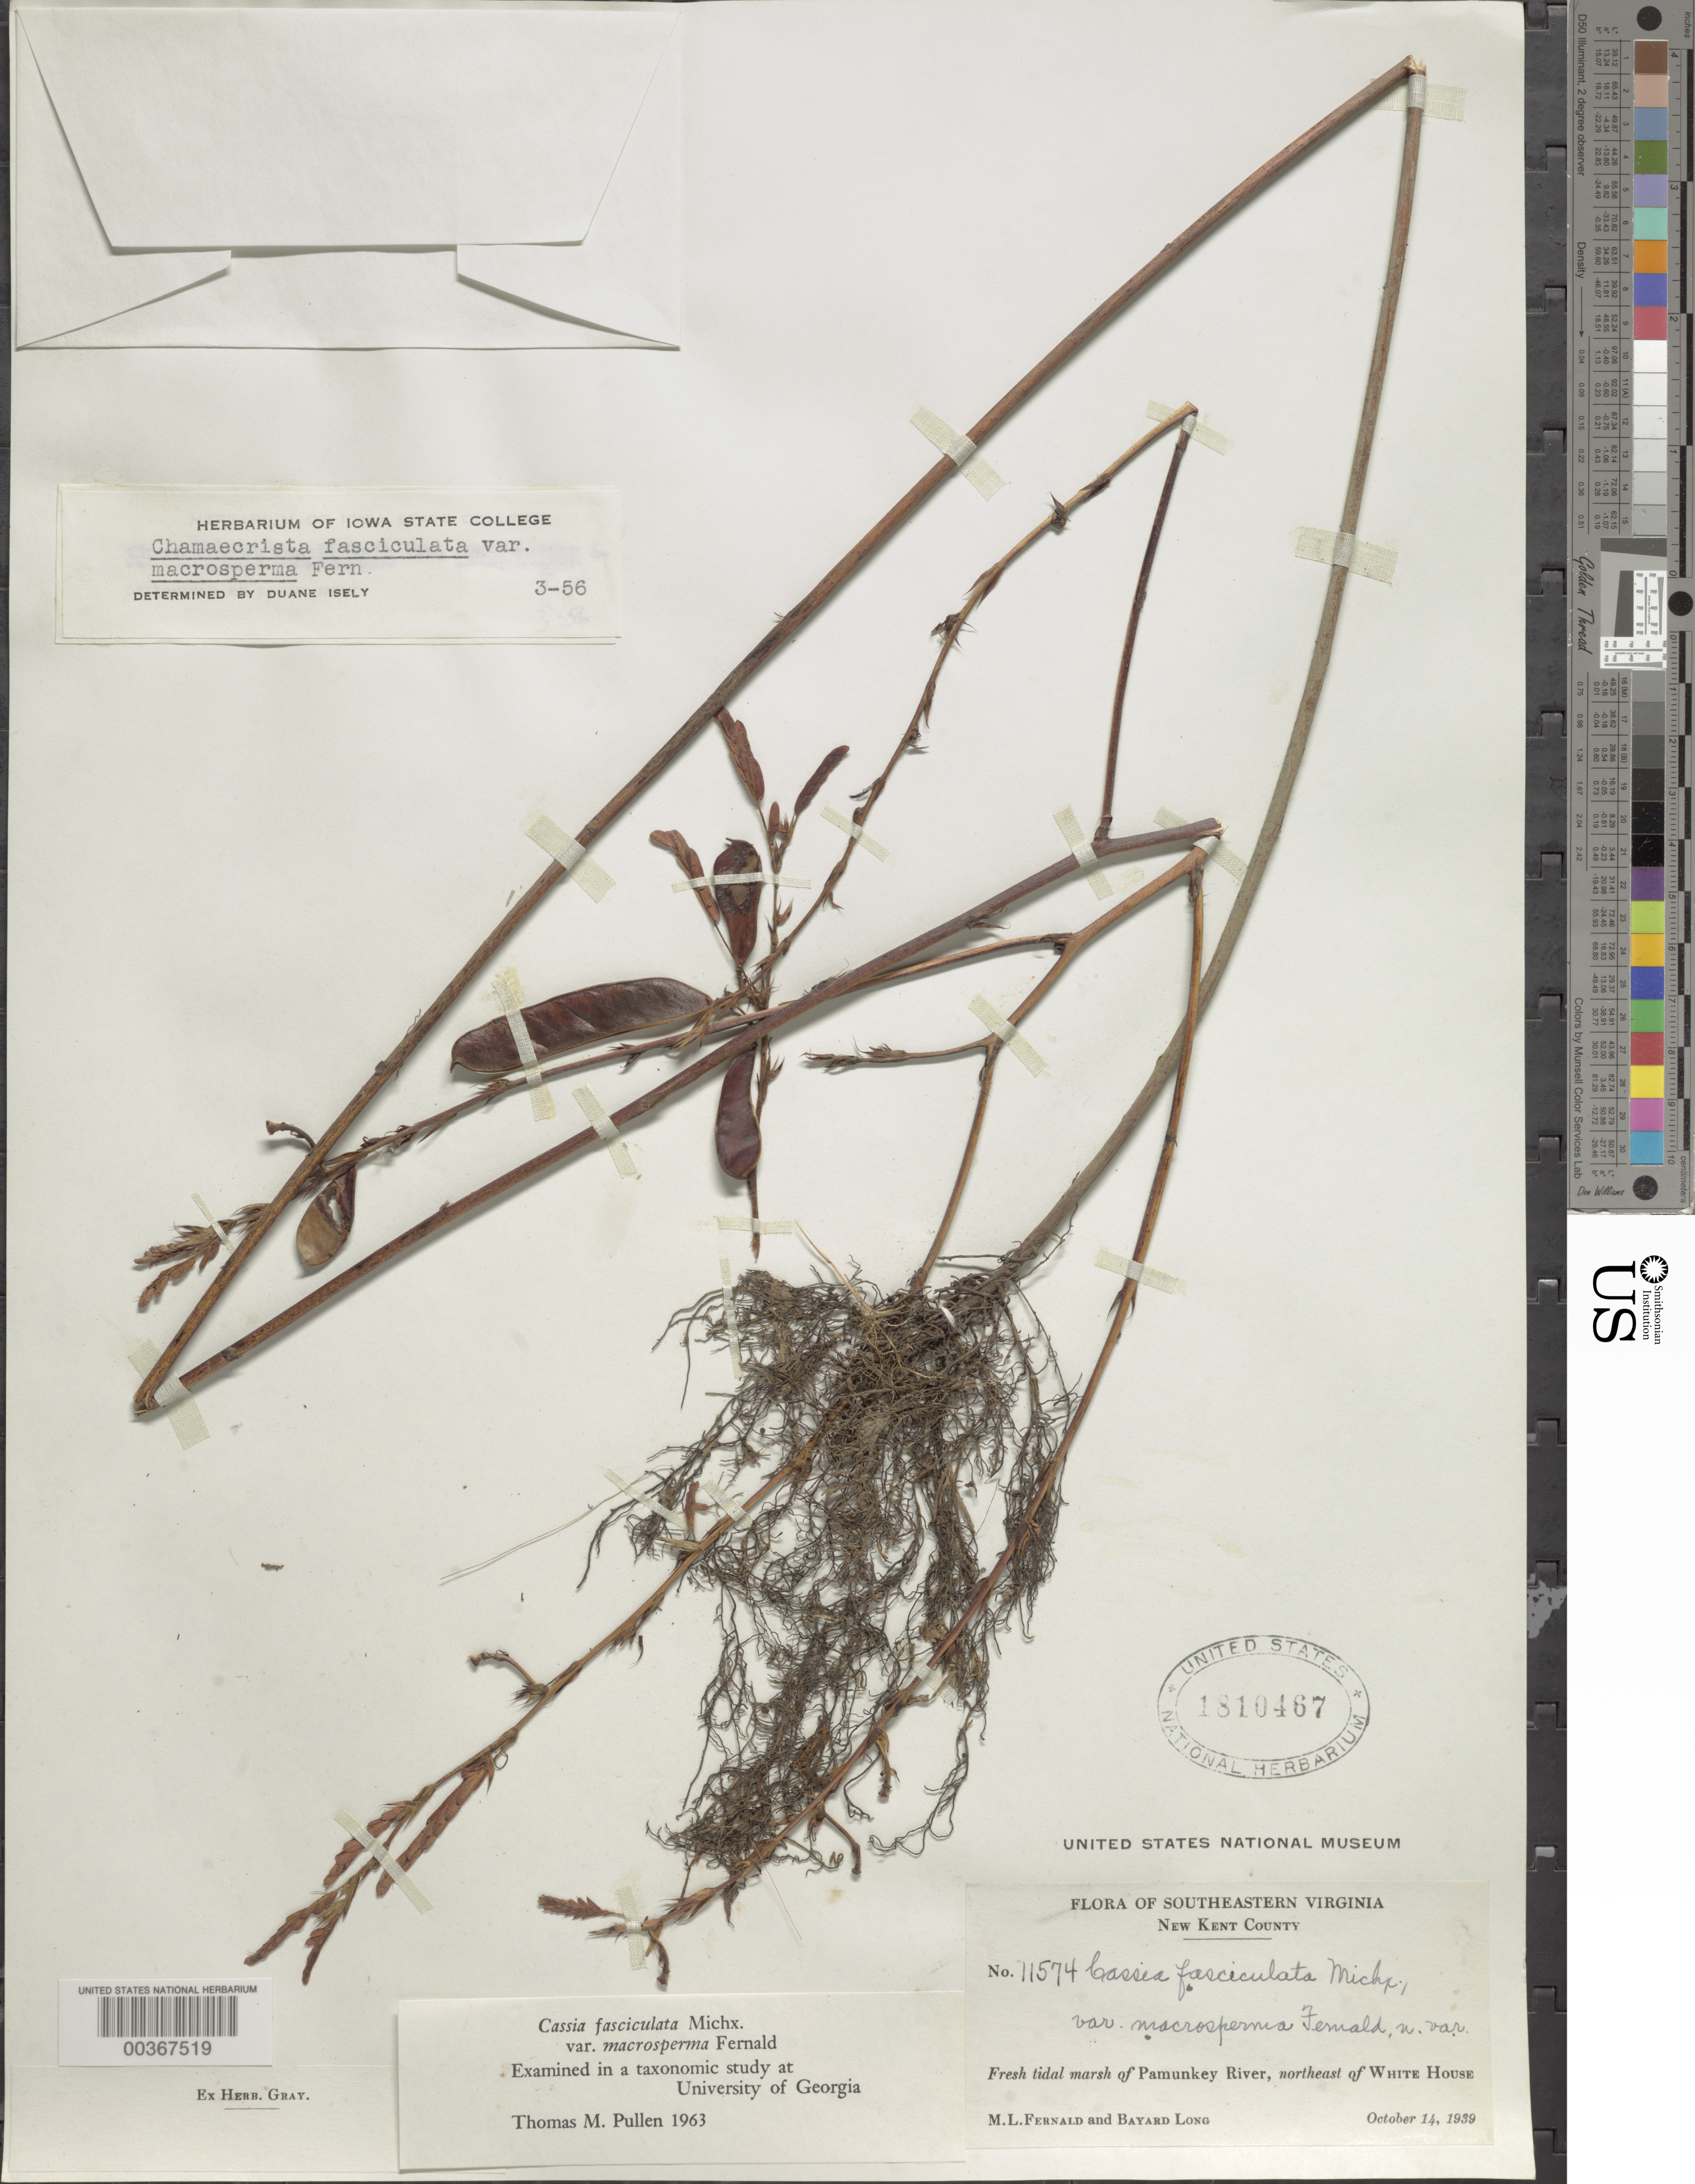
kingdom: Plantae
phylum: Tracheophyta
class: Magnoliopsida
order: Fabales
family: Fabaceae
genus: Chamaecrista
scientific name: Chamaecrista fasciculata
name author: (Michx.) Greene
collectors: M. L. Fernald & B. H. Long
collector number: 11574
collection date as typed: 14 Oct 1939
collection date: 1939-10-14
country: United States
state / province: Virginia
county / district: New Kent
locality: Pamunkey river, ne of white house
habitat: Fresh tidal marsh of river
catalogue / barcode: US 1810467